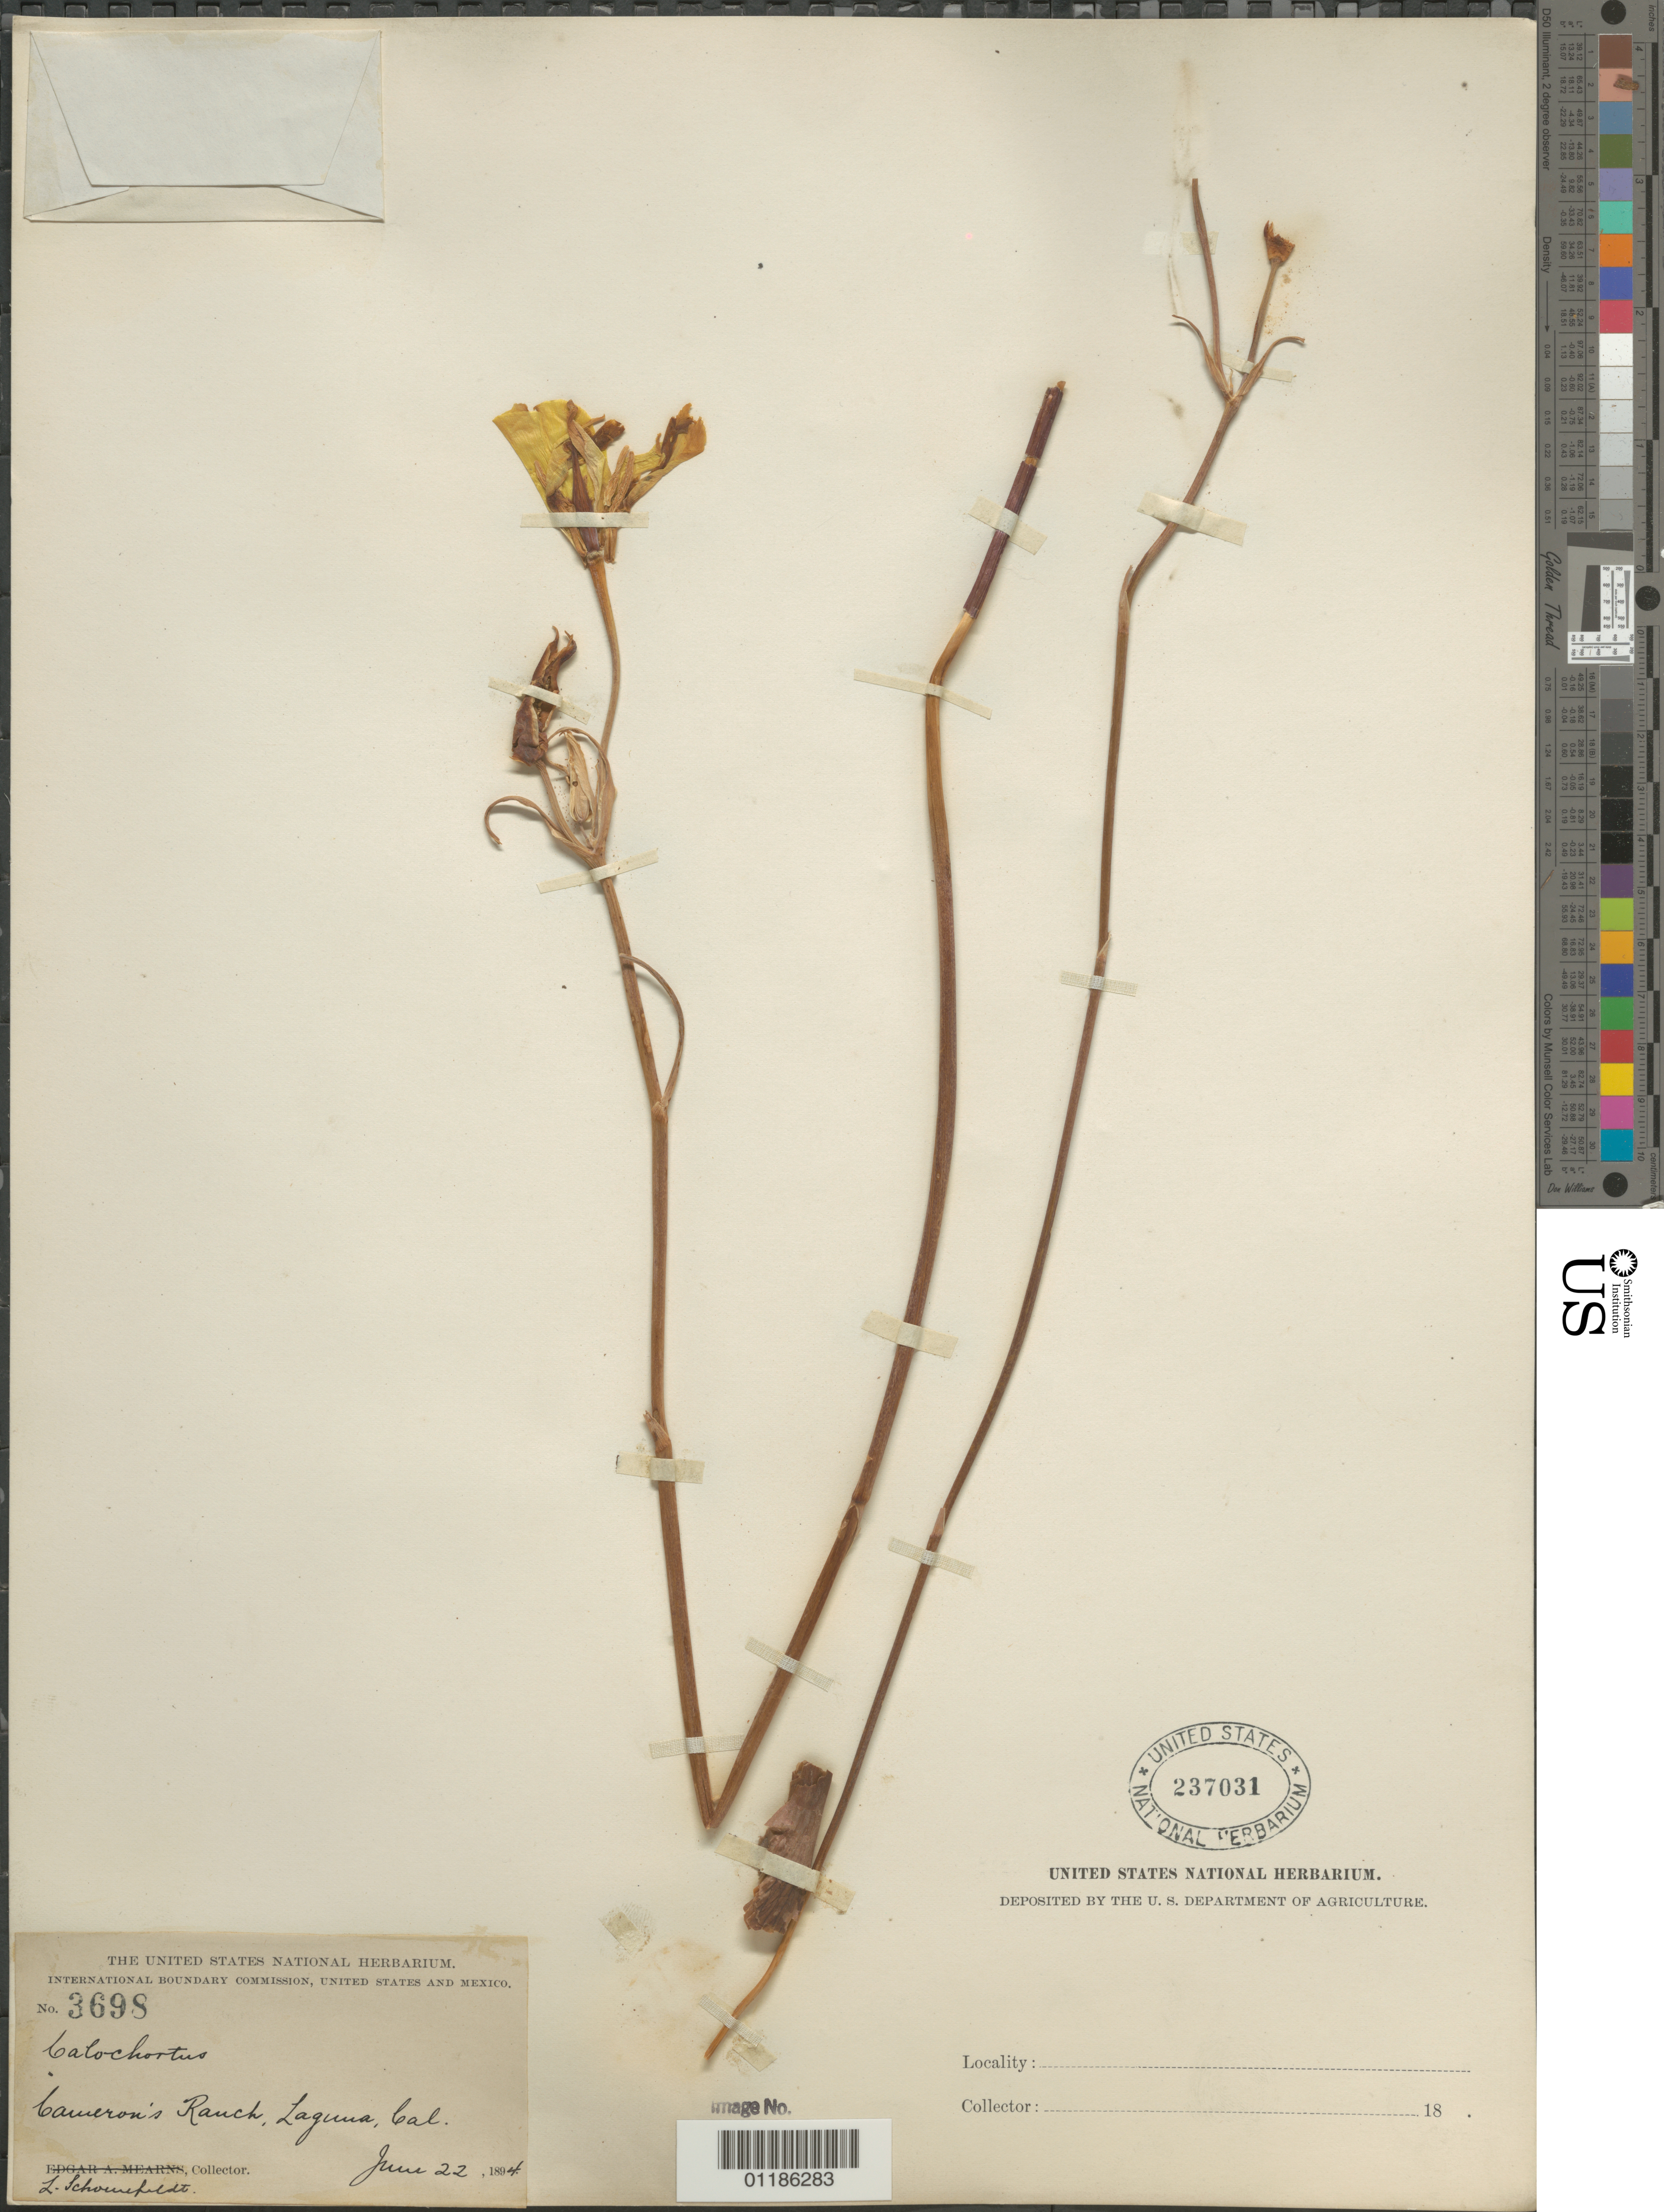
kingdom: Plantae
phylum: Tracheophyta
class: Liliopsida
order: Liliales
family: Liliaceae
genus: Calochortus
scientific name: Calochortus sp.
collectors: L. Schoenfeldt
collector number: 3698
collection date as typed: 14 Jun 1894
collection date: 1894-06-14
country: United States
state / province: California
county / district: Orange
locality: Laguna.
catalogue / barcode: US 237031